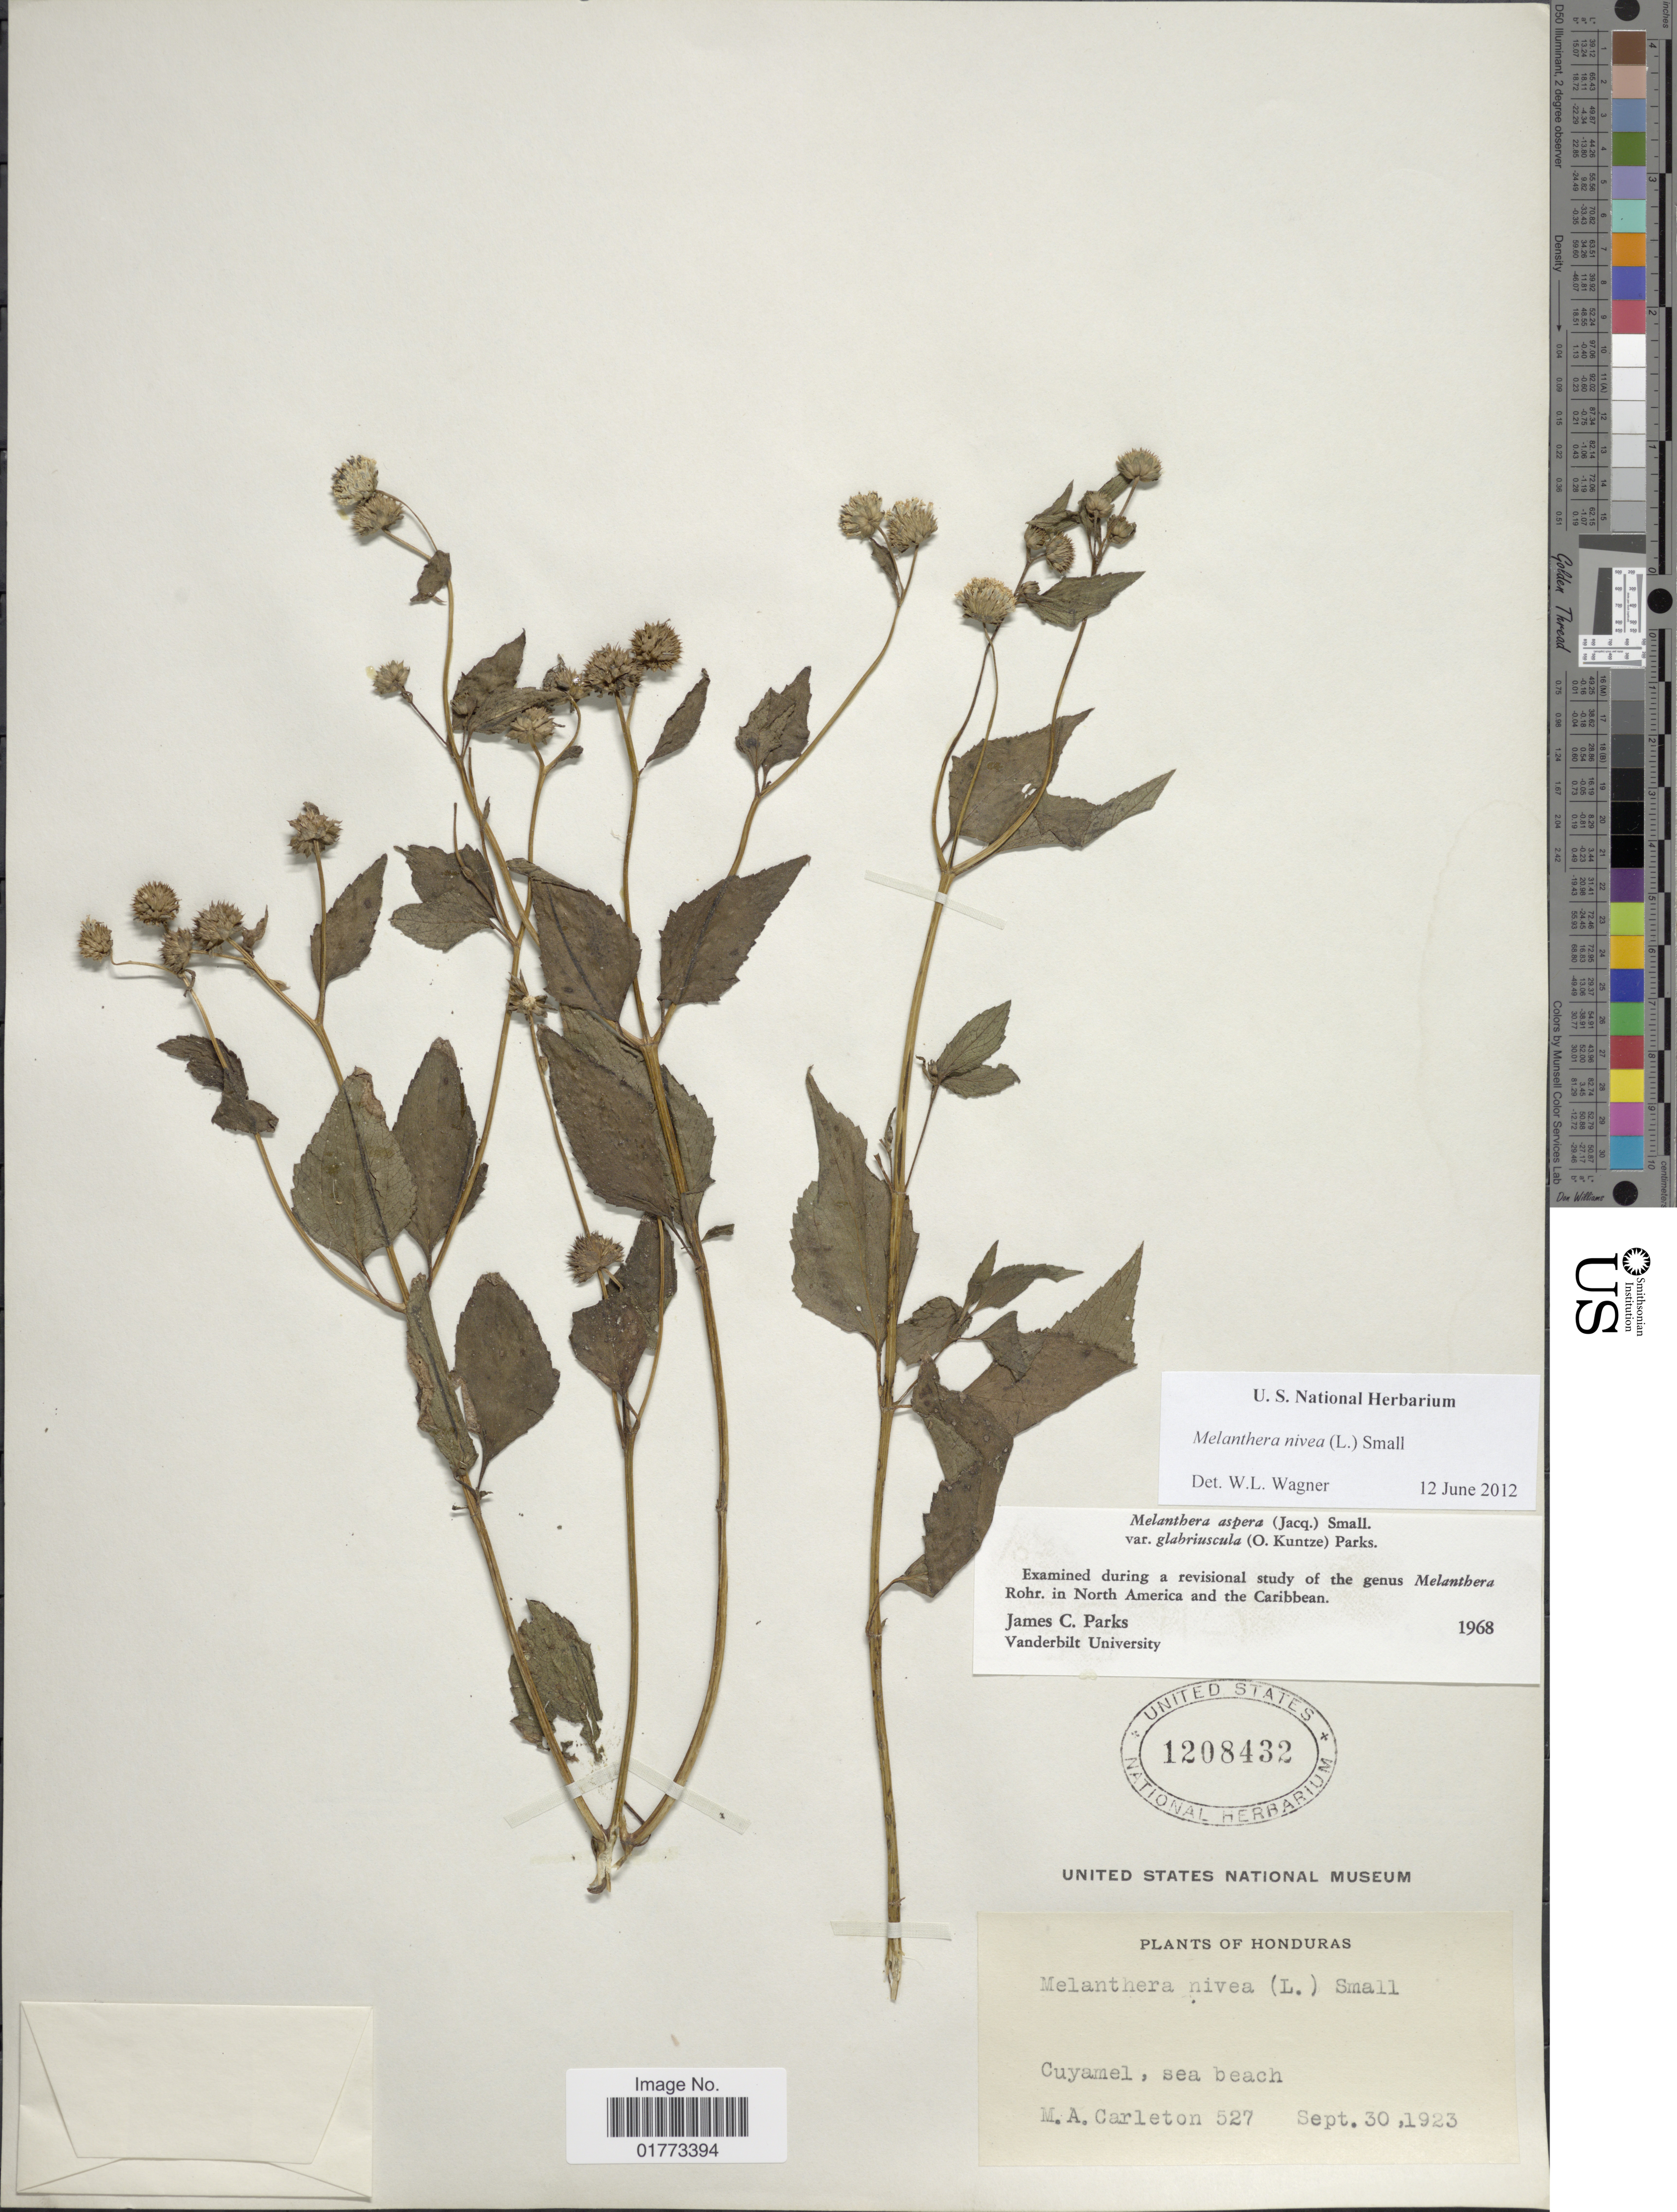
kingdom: Plantae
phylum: Tracheophyta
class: Magnoliopsida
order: Asterales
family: Asteraceae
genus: Melanthera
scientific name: Melanthera nivea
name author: (L.) Small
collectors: M. A. Carleton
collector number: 527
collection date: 1923-09-30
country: Honduras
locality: Cuyamel, sea beach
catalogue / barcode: US 1208432